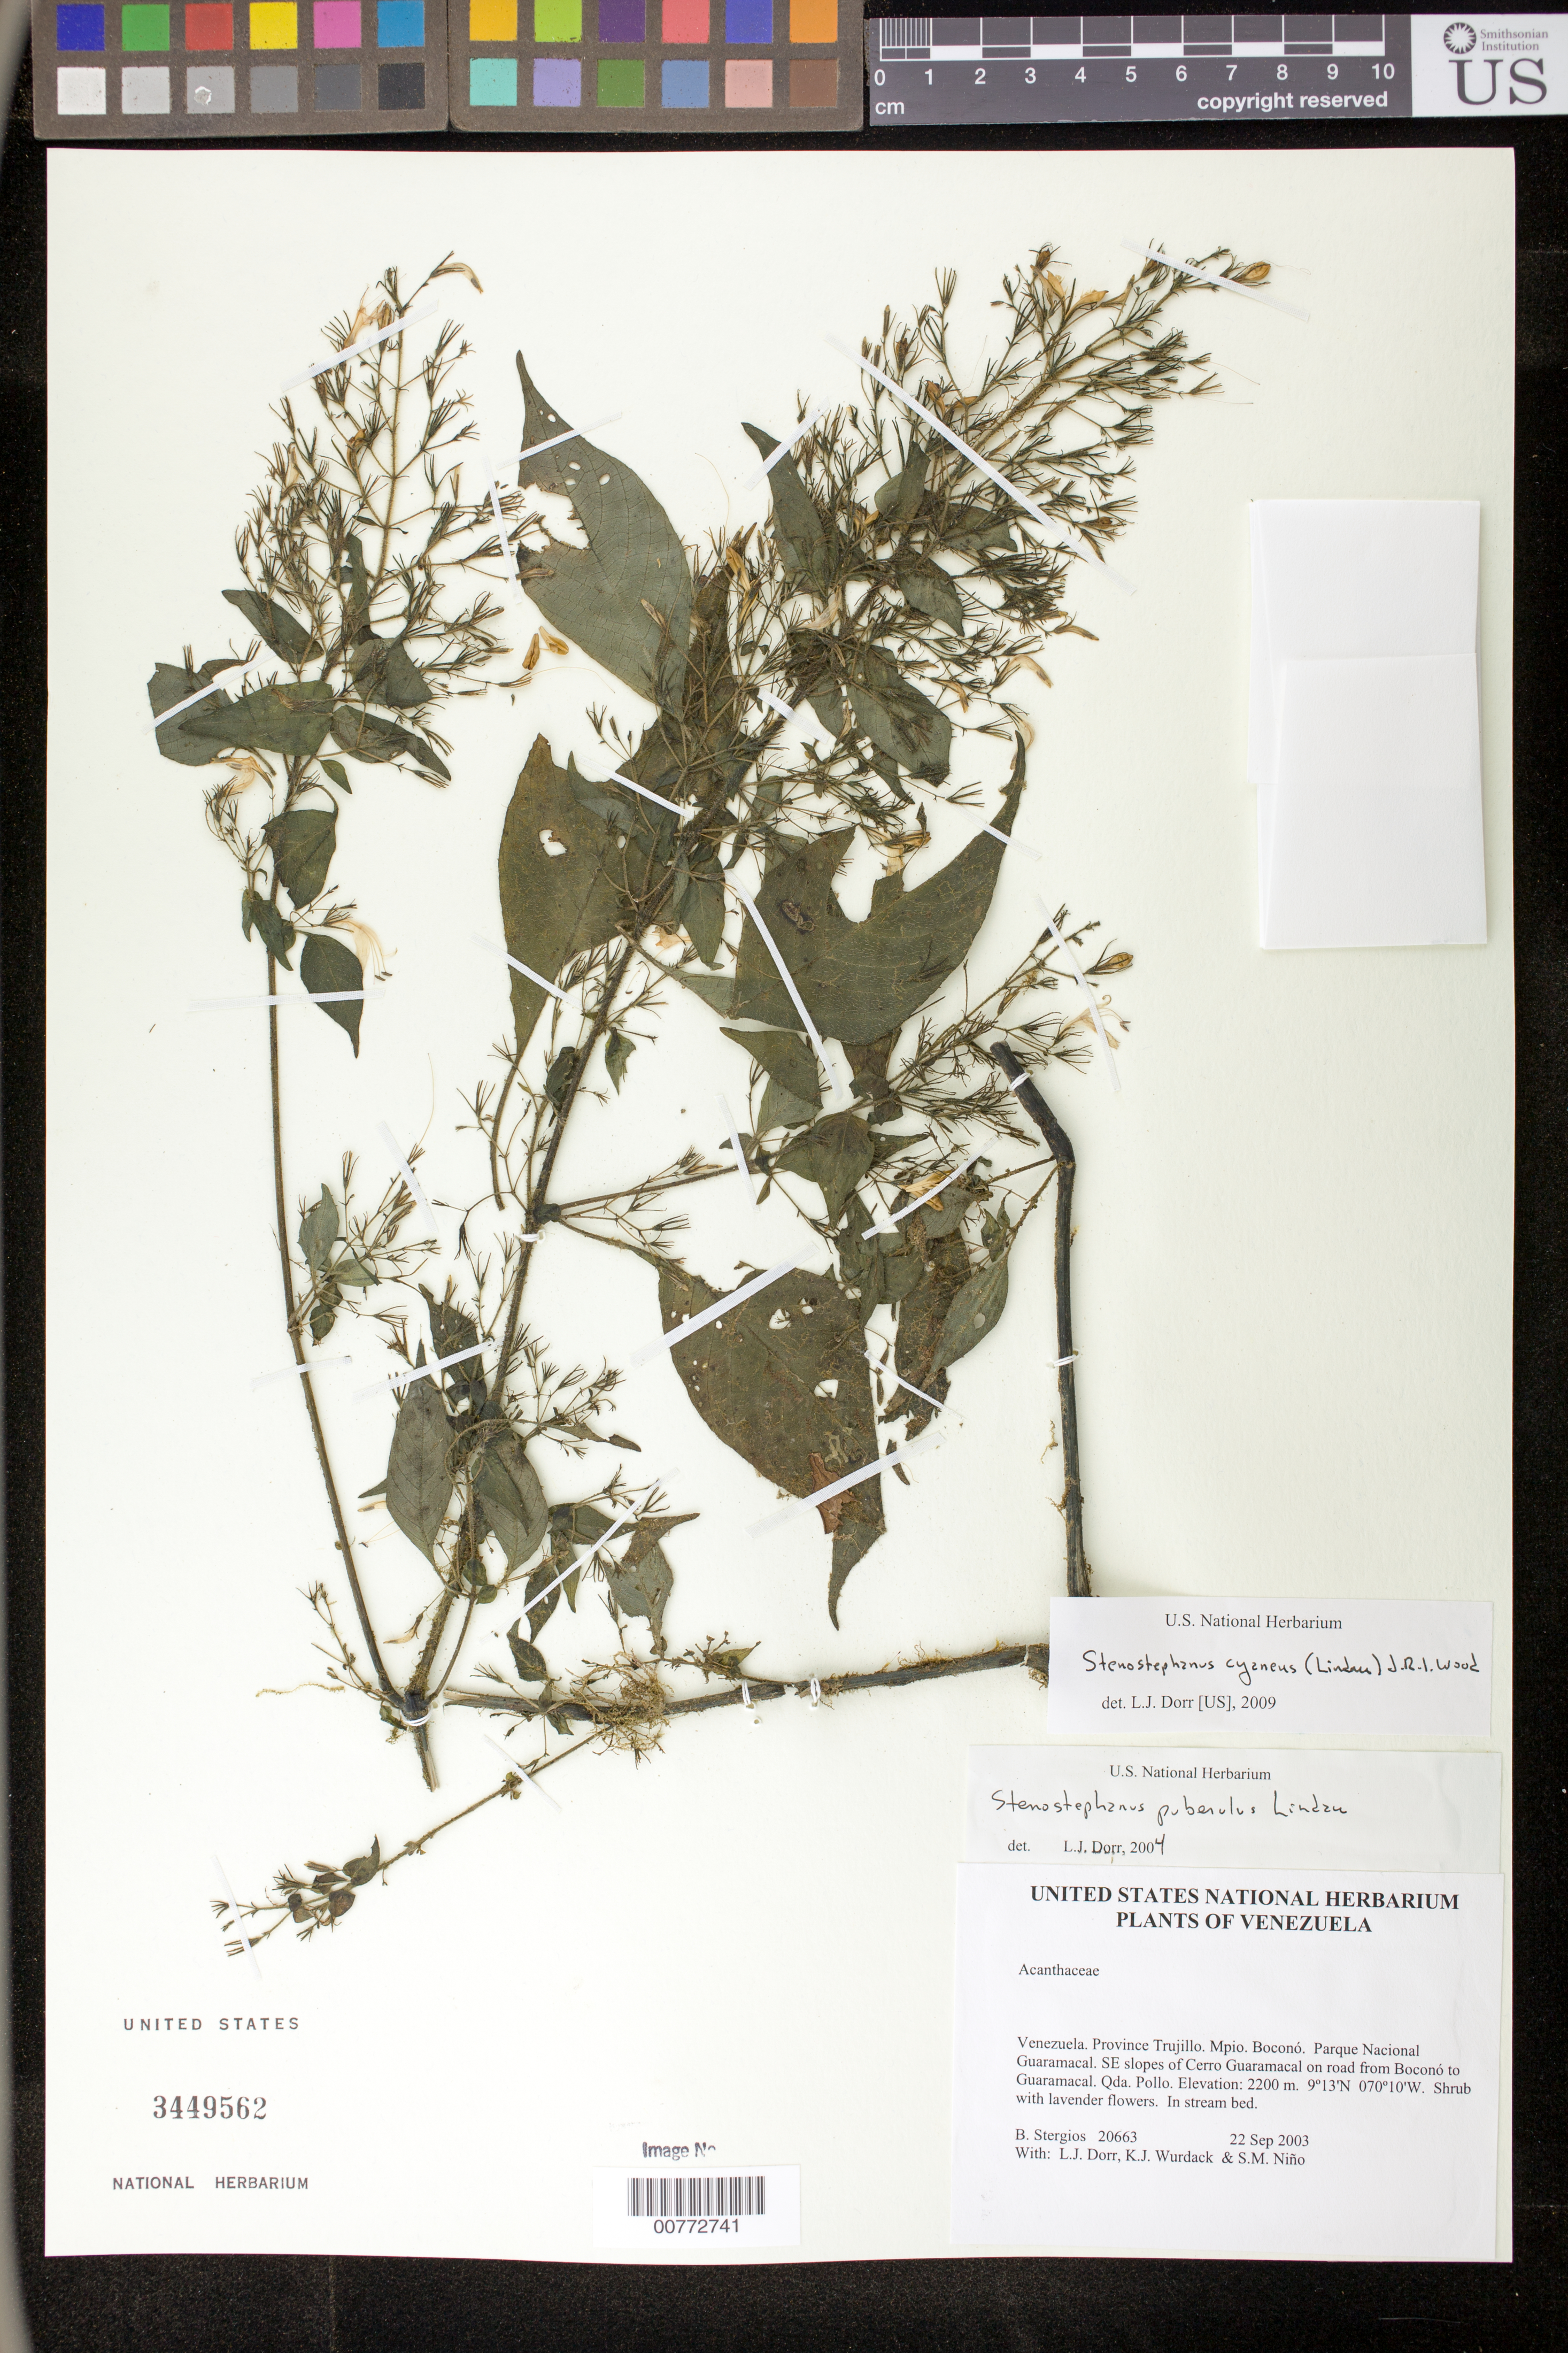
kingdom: Plantae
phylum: Tracheophyta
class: Magnoliopsida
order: Lamiales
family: Acanthaceae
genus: Stenostephanus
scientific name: Stenostephanus cyaneus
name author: (Lindau) J.R.I. Wood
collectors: B. G. Stergios, L. J. Dorr, K. Wurdack & S. M. Niño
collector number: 20663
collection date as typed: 22 Sep 2003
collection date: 2003-09-22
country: Venezuela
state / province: Trujillo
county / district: Boconó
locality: Parque Nacional Guaramacal. SE slopes of Cerro Guaramacal on road from Boconó to Guaramacal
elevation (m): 2200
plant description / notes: CAS, COL, PORT, US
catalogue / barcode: US 3449562